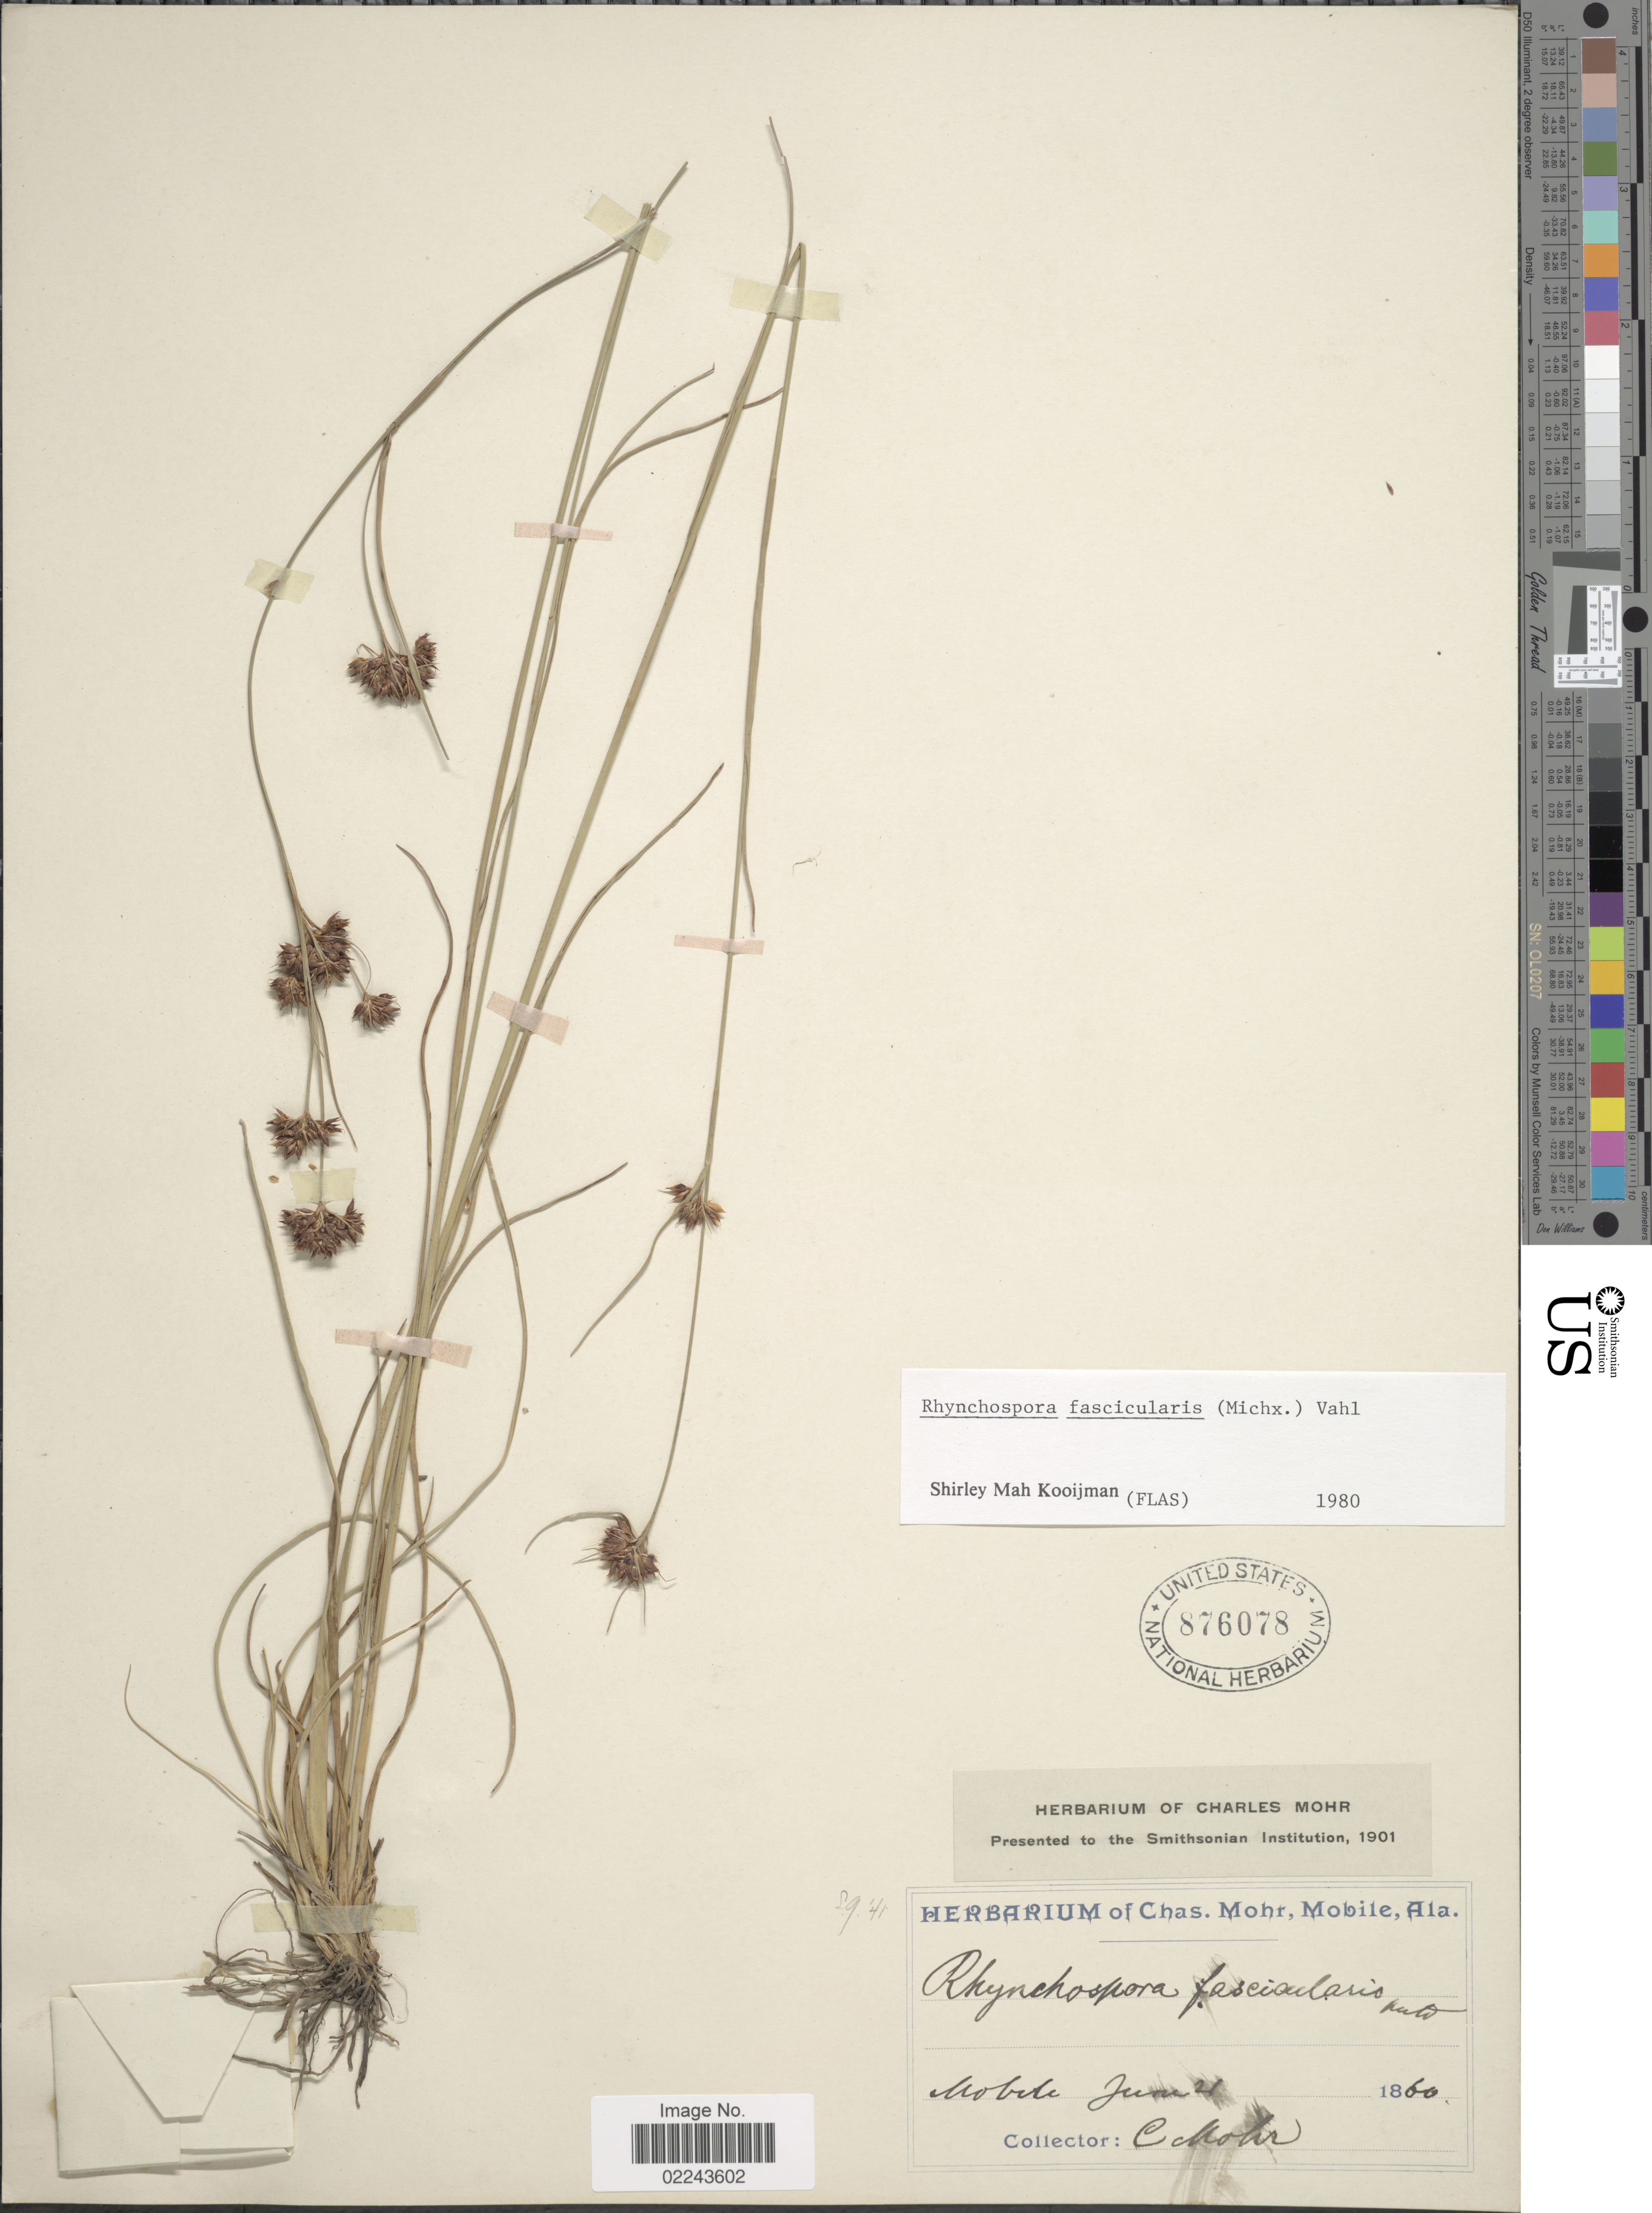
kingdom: Plantae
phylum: Tracheophyta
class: Liliopsida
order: Poales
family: Cyperaceae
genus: Rhynchospora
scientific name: Rhynchospora fascicularis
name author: (Michx.) Vahl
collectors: Mohr, C. T. (herbarium)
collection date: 1860-06-21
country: United States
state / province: Alabama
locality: Mobile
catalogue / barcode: US 876078